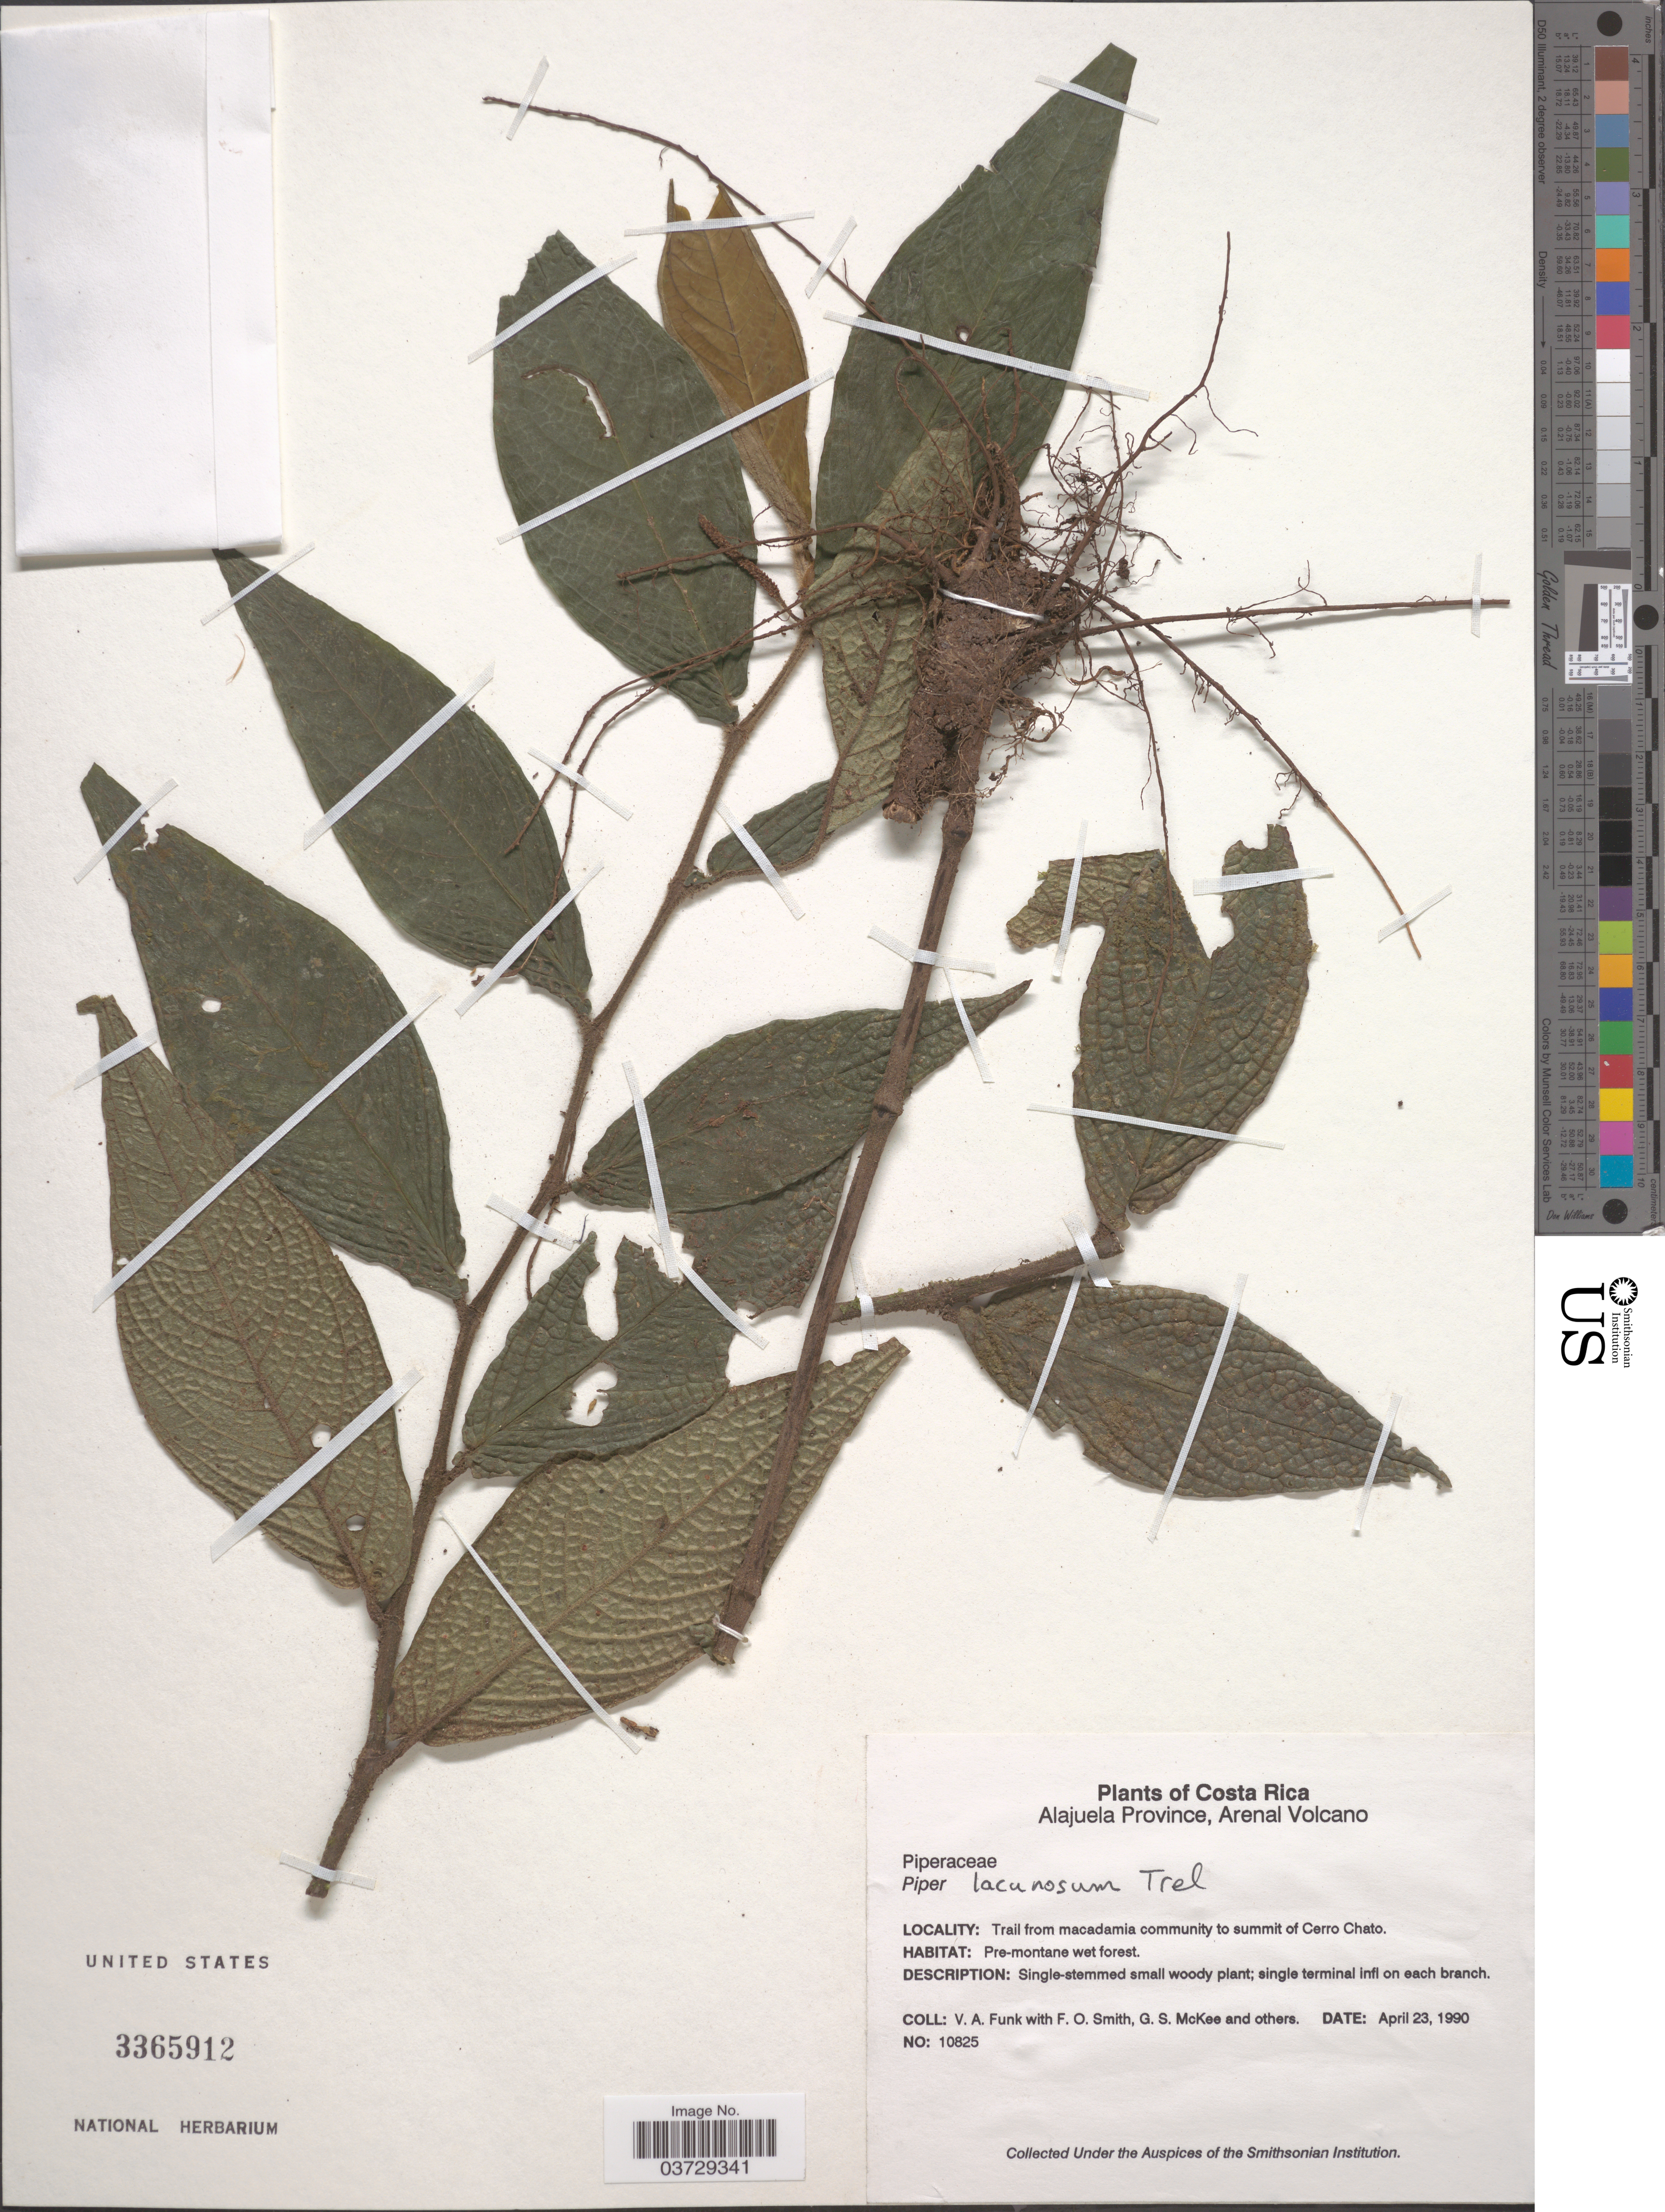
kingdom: Plantae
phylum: Tracheophyta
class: Magnoliopsida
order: Piperales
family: Piperaceae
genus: Piper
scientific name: Piper lacunosum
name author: Kunth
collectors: V. Funk, F. Smith, G. S. McKee & et al.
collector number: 10825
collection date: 1990-04-23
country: Costa Rica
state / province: Alajuela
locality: Arenal Volcano. Trail from macadamia community to summit of Cerro Chato.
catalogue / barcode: US 3365912